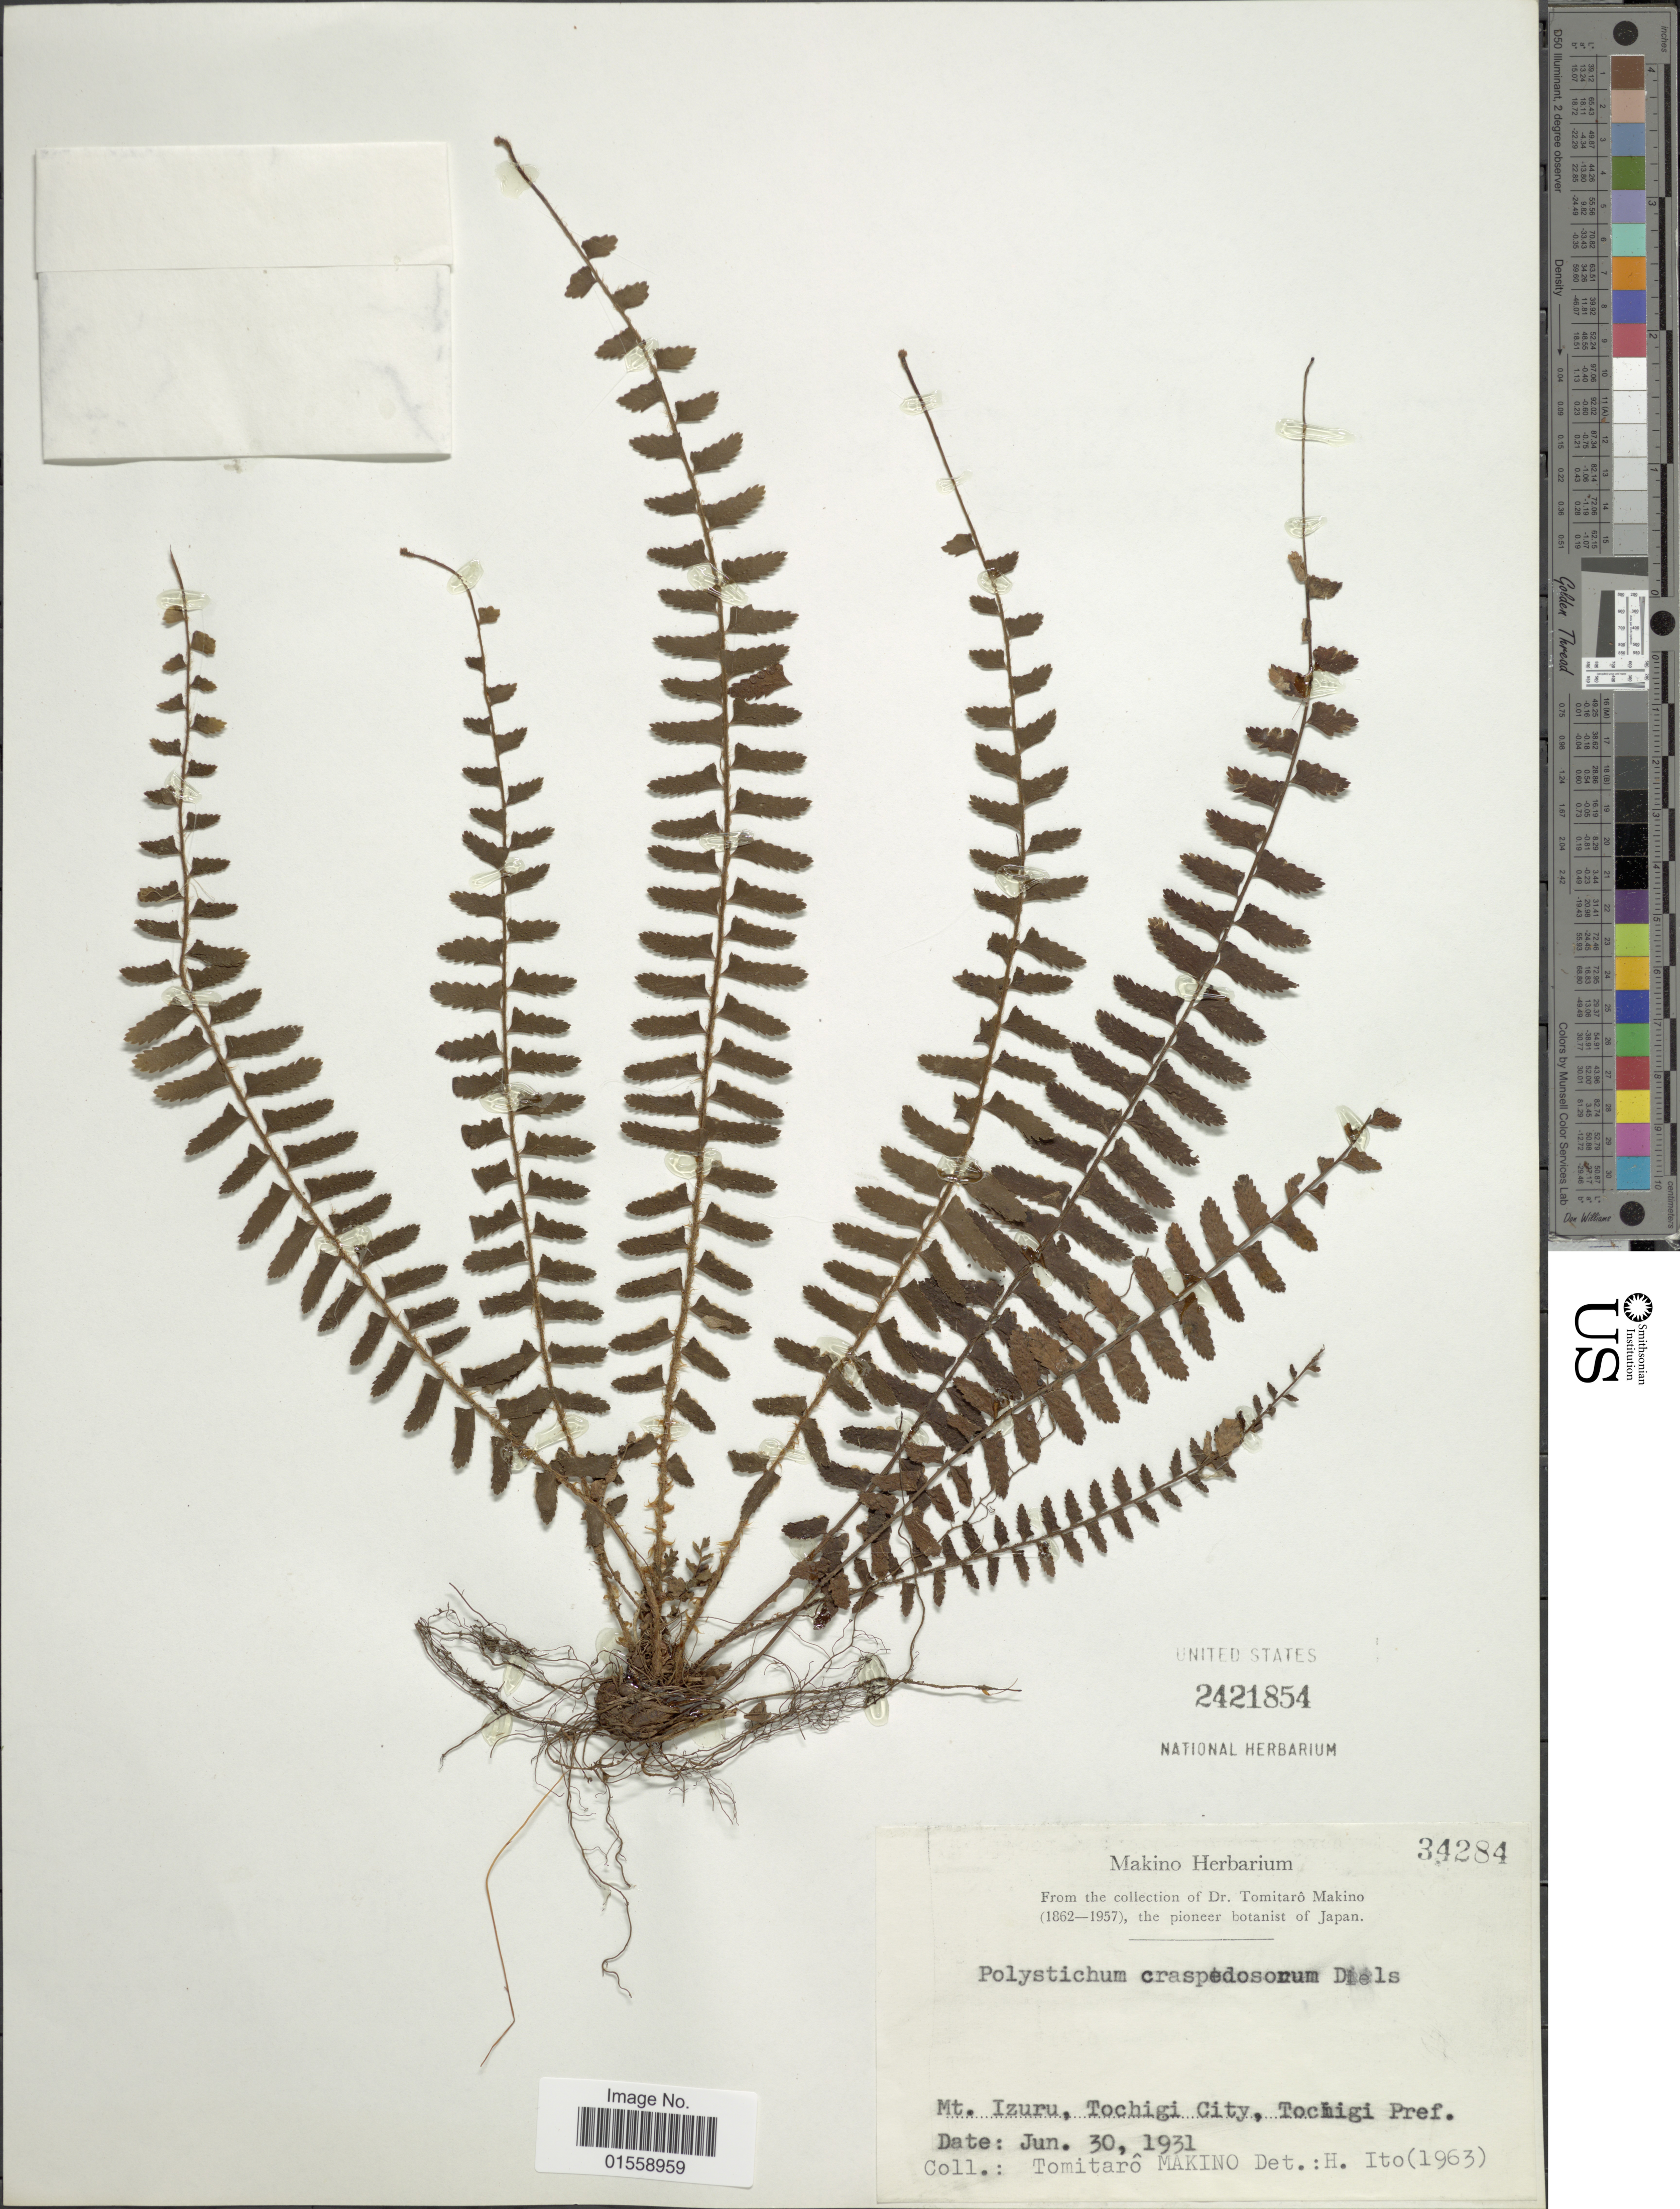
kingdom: Plantae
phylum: Tracheophyta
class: Polypodiopsida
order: Polypodiales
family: Dryopteridaceae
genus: Polystichum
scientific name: Polystichum craspedosorum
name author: (Maxim.) Diels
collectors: T. Makino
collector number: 34284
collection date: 1931-06-30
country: Japan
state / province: Totigi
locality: Mt. Izuru, Tochigi City, Tochigi Pref.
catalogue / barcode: US 2421854